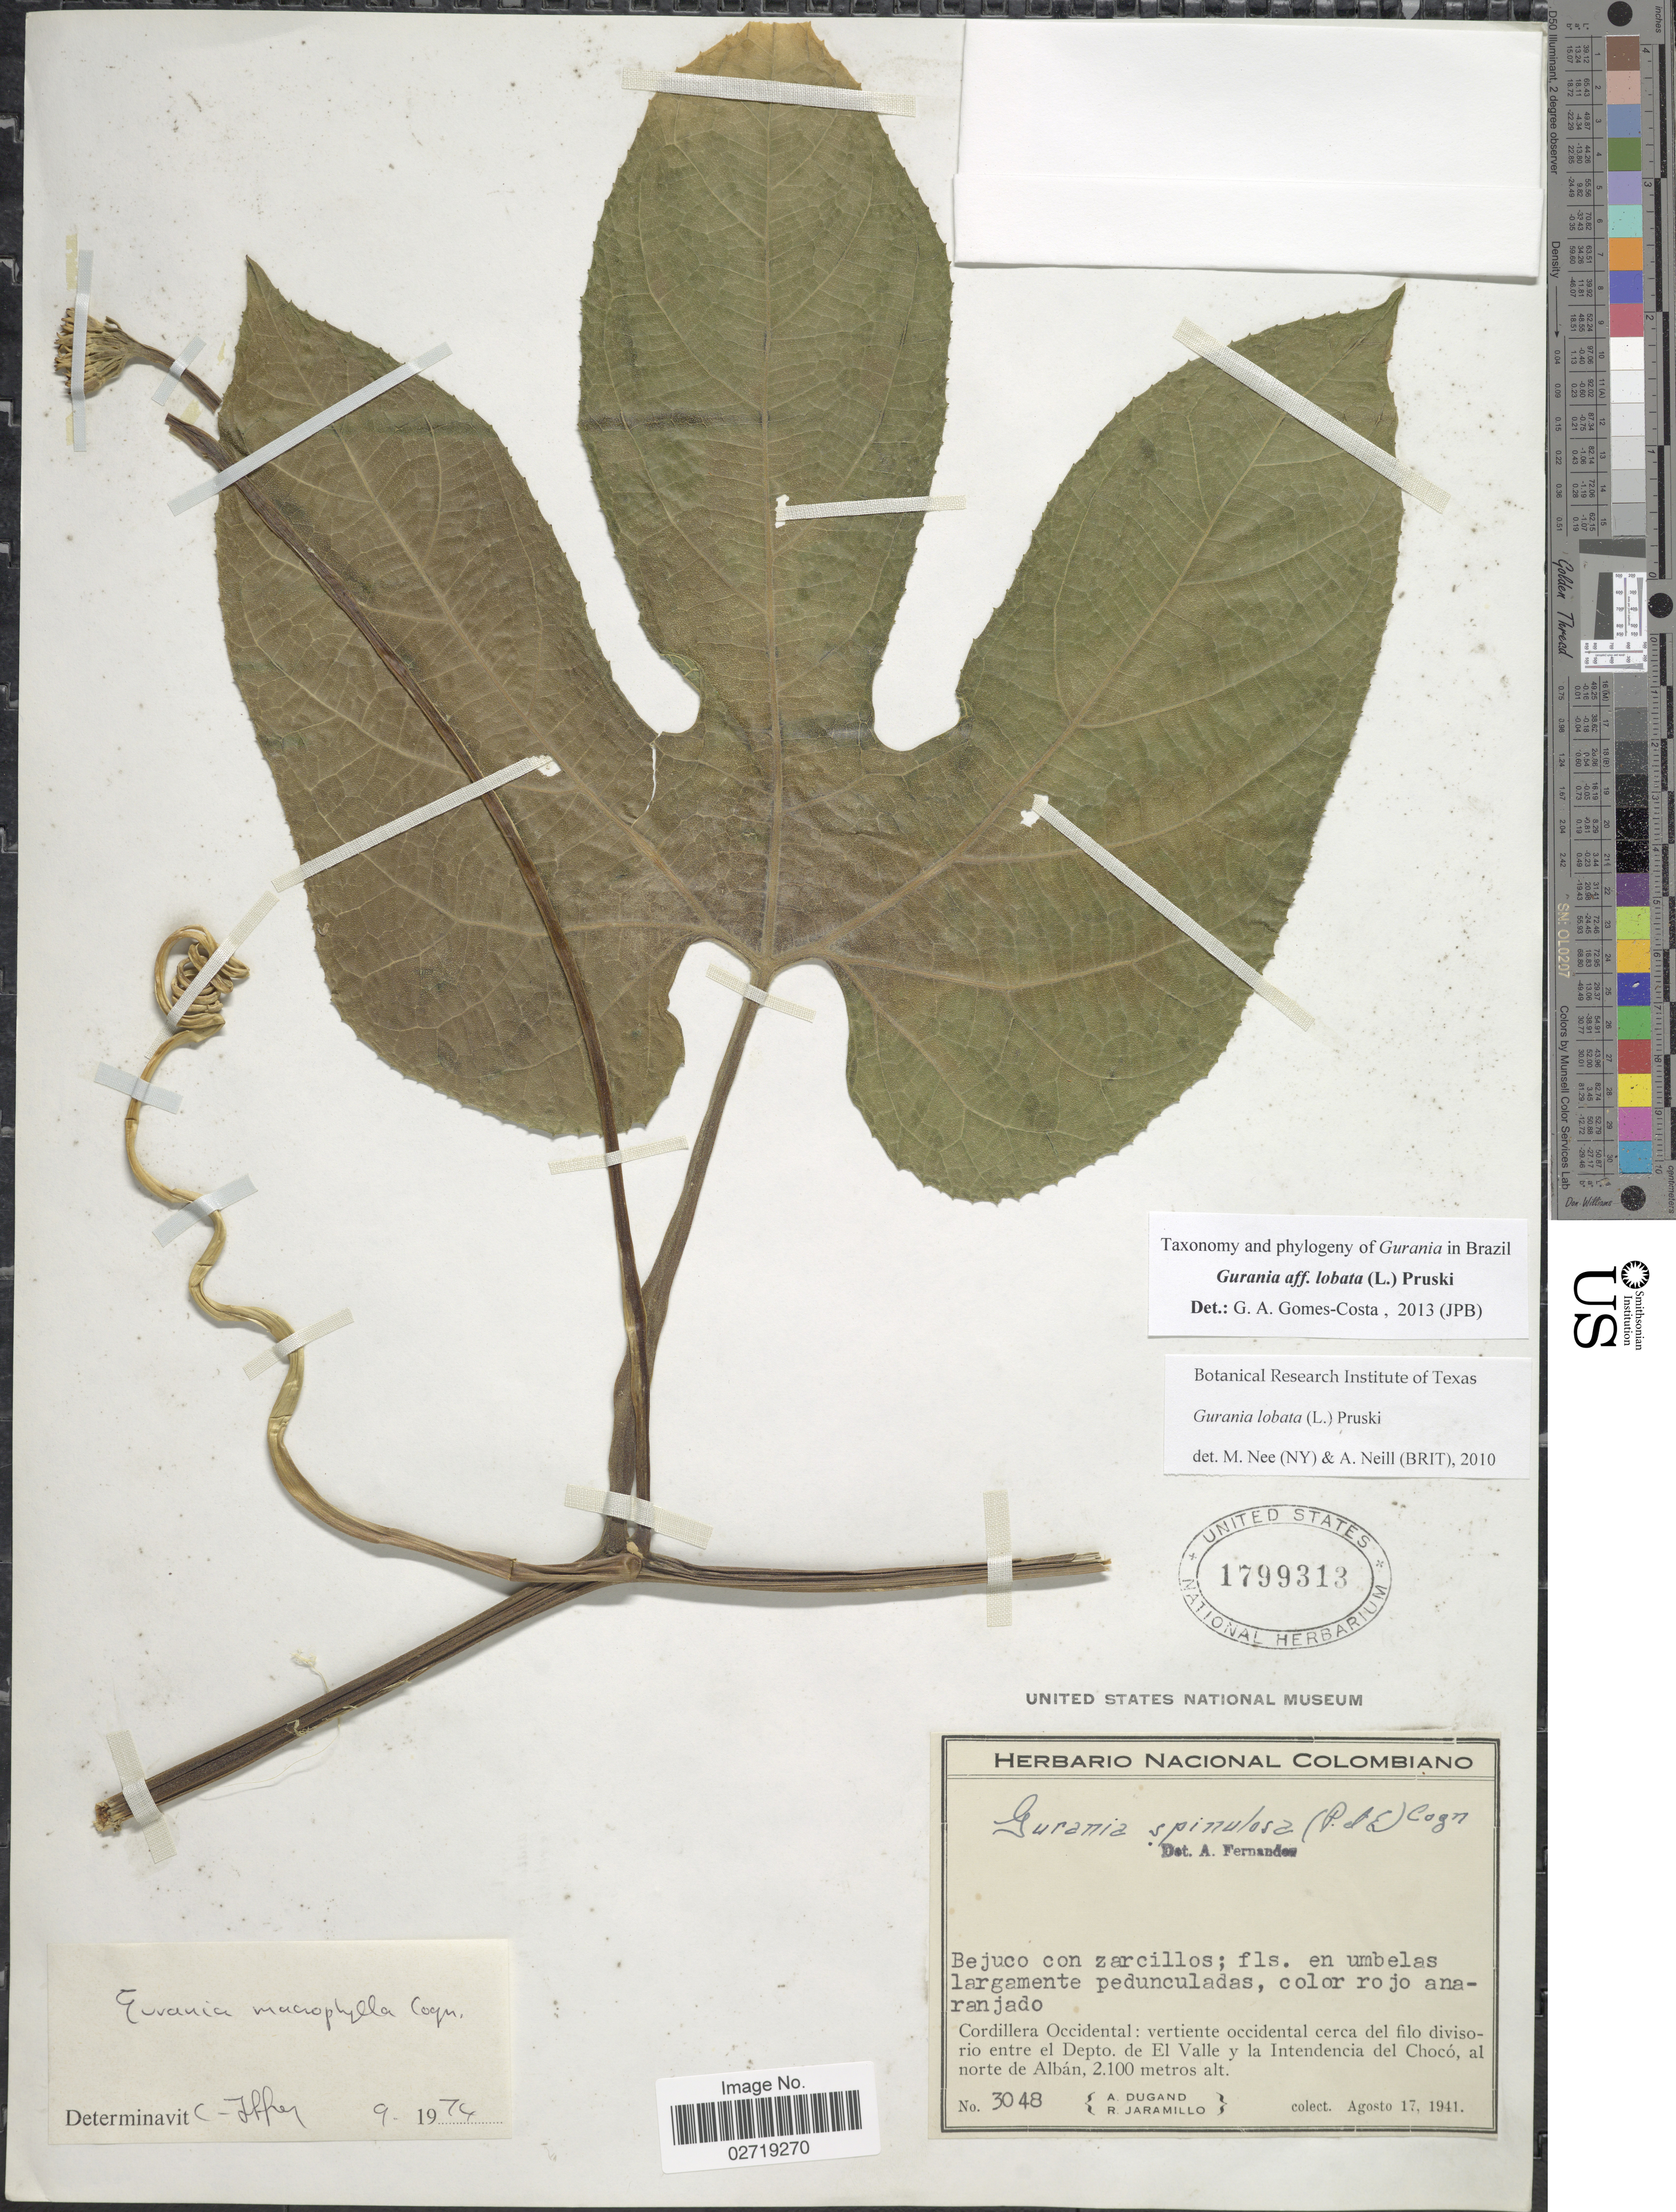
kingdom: Plantae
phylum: Tracheophyta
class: Magnoliopsida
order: Cucurbitales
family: Cucurbitaceae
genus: Gurania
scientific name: Gurania lobata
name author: (L.) Pruski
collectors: A. Dugand & R. Jaramillo M.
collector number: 3048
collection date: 1941-08-17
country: Colombia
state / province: Chocó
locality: Cordillera Occidental: vertiente occidental cerca del filo divisirio entre el Depto. de El Valle y la Intendencia del Choco, al norte de Alban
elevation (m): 2100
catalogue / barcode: US 1799313